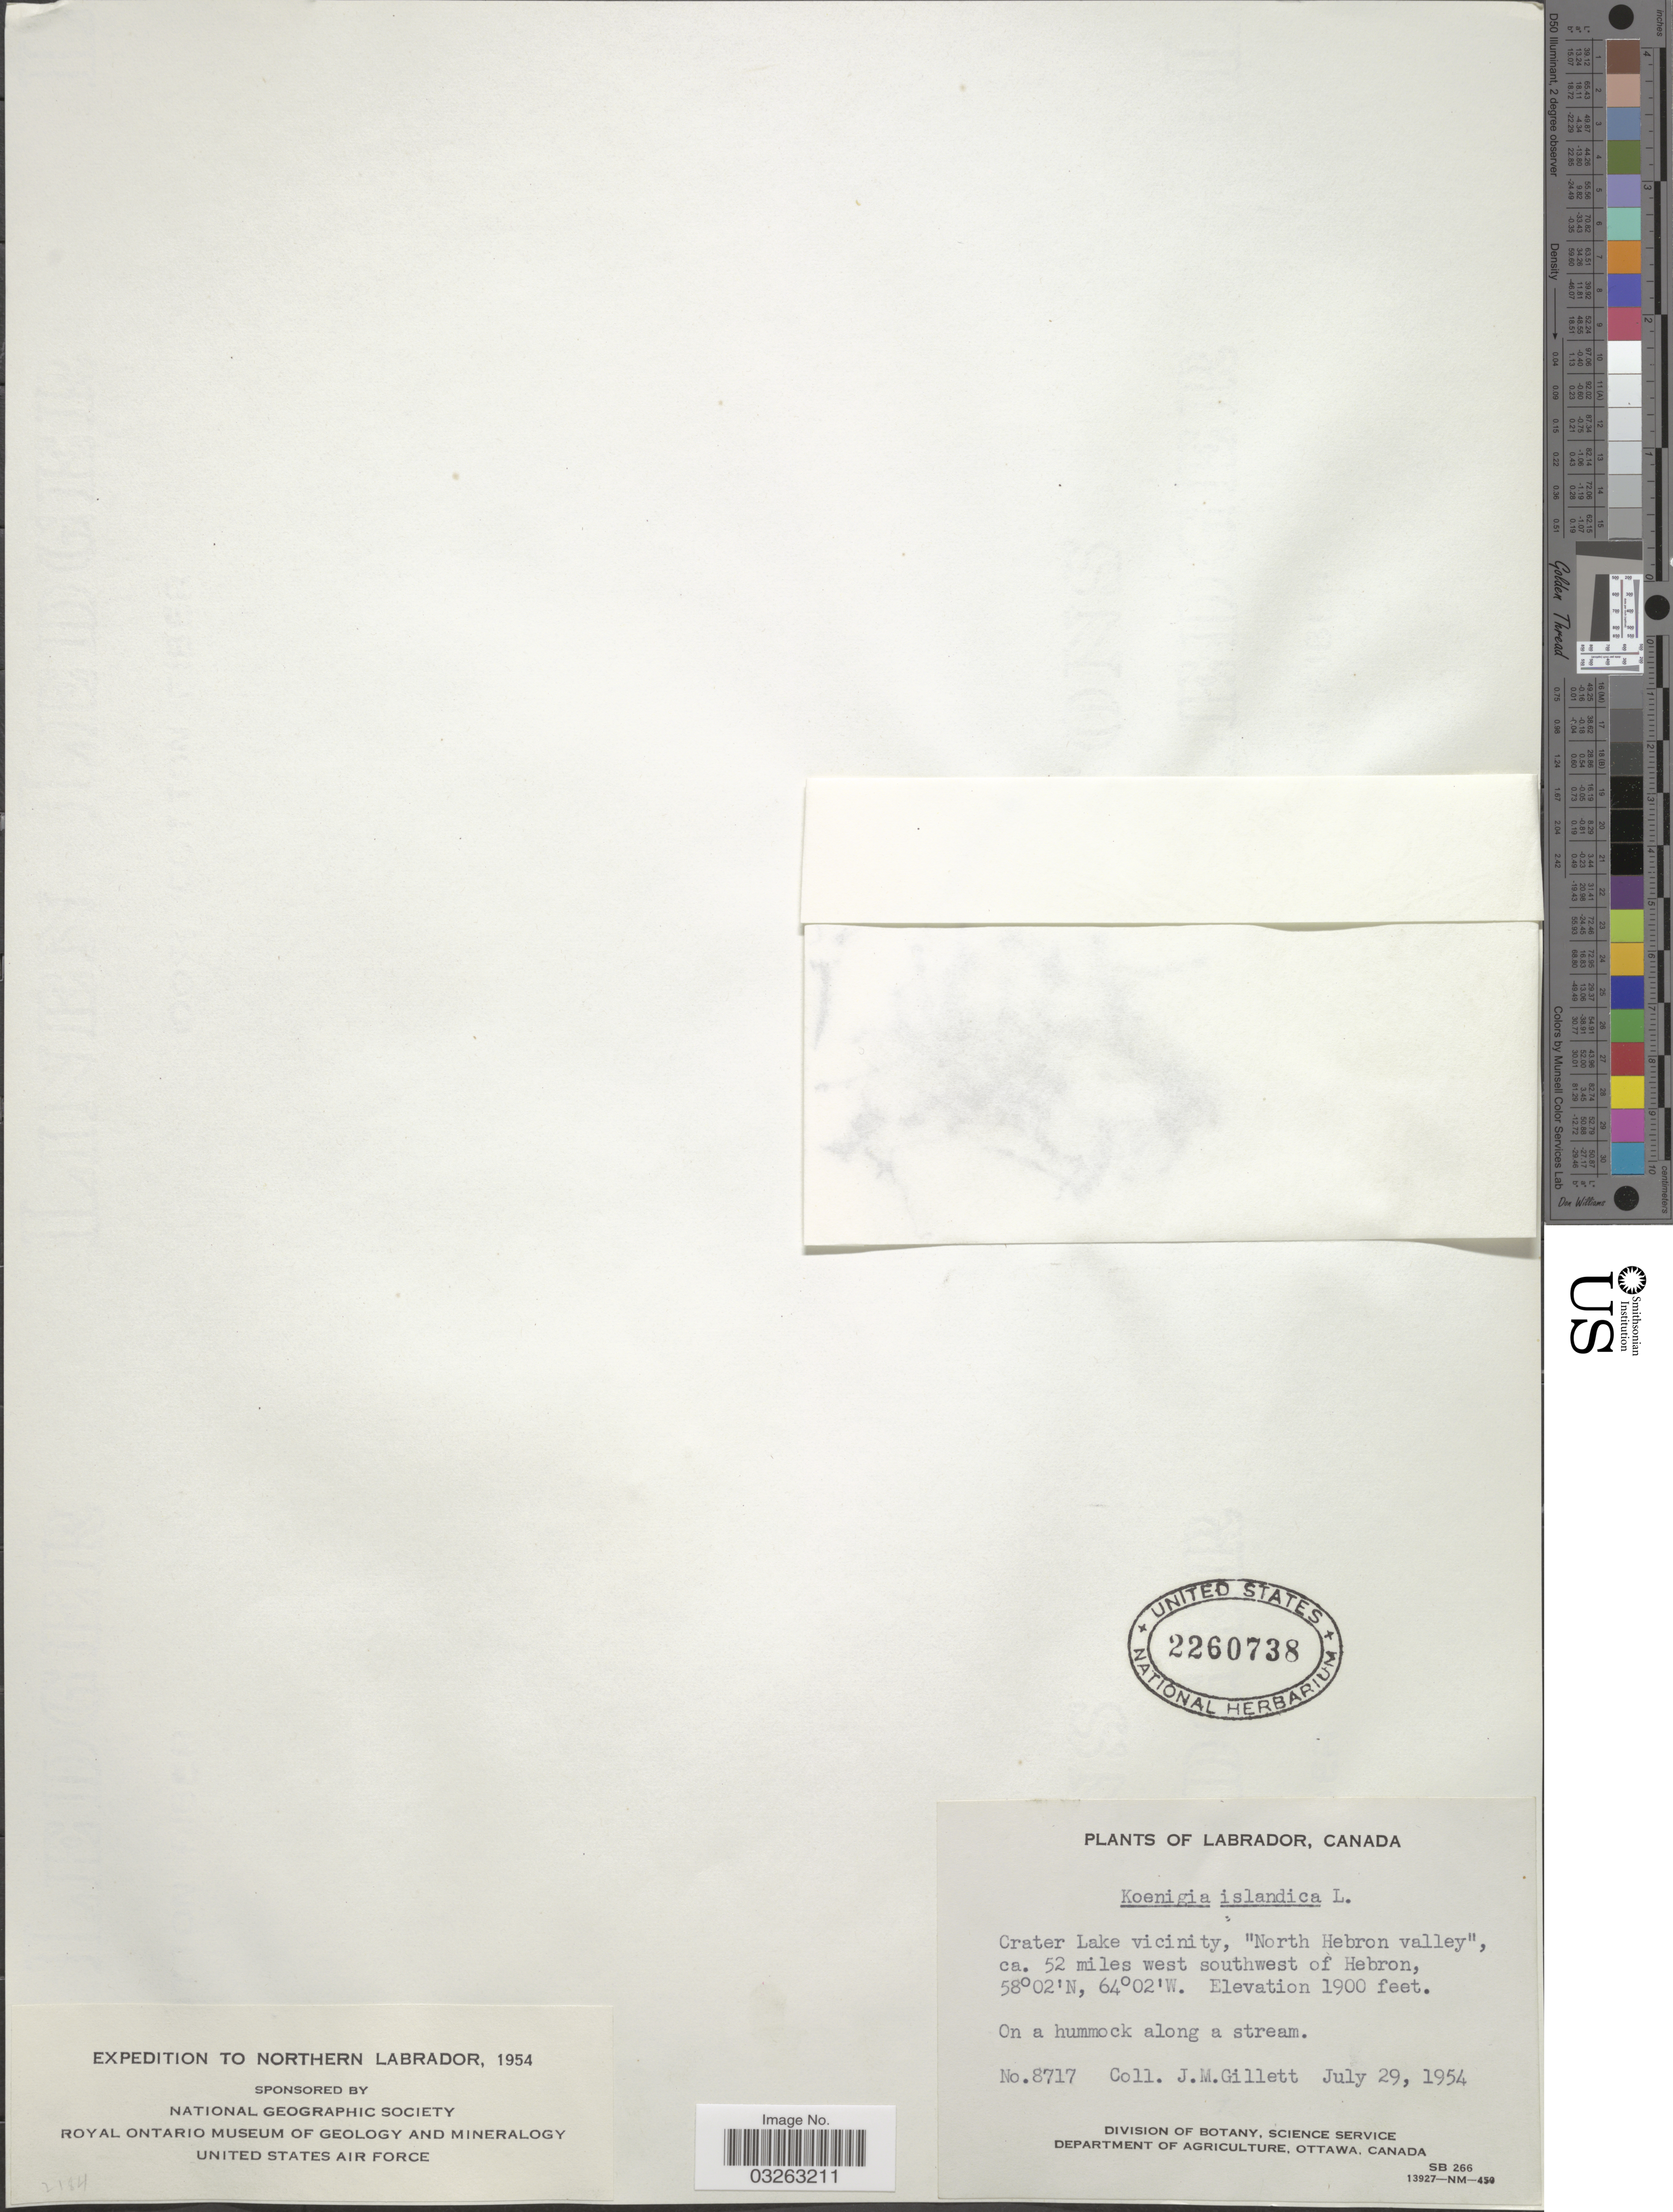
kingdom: Plantae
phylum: Tracheophyta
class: Magnoliopsida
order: Caryophyllales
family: Polygonaceae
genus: Koenigia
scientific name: Koenigia islandica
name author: L.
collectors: J. M. Gillett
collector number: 8717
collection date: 1954-07-29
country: Canada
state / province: Newfoundland and Labrador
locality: Northern Labrador. Crater Lake vicinity, "North Hebron Valley", ca. 52 miles west southwest of Hebron.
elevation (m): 579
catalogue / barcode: US 2260738